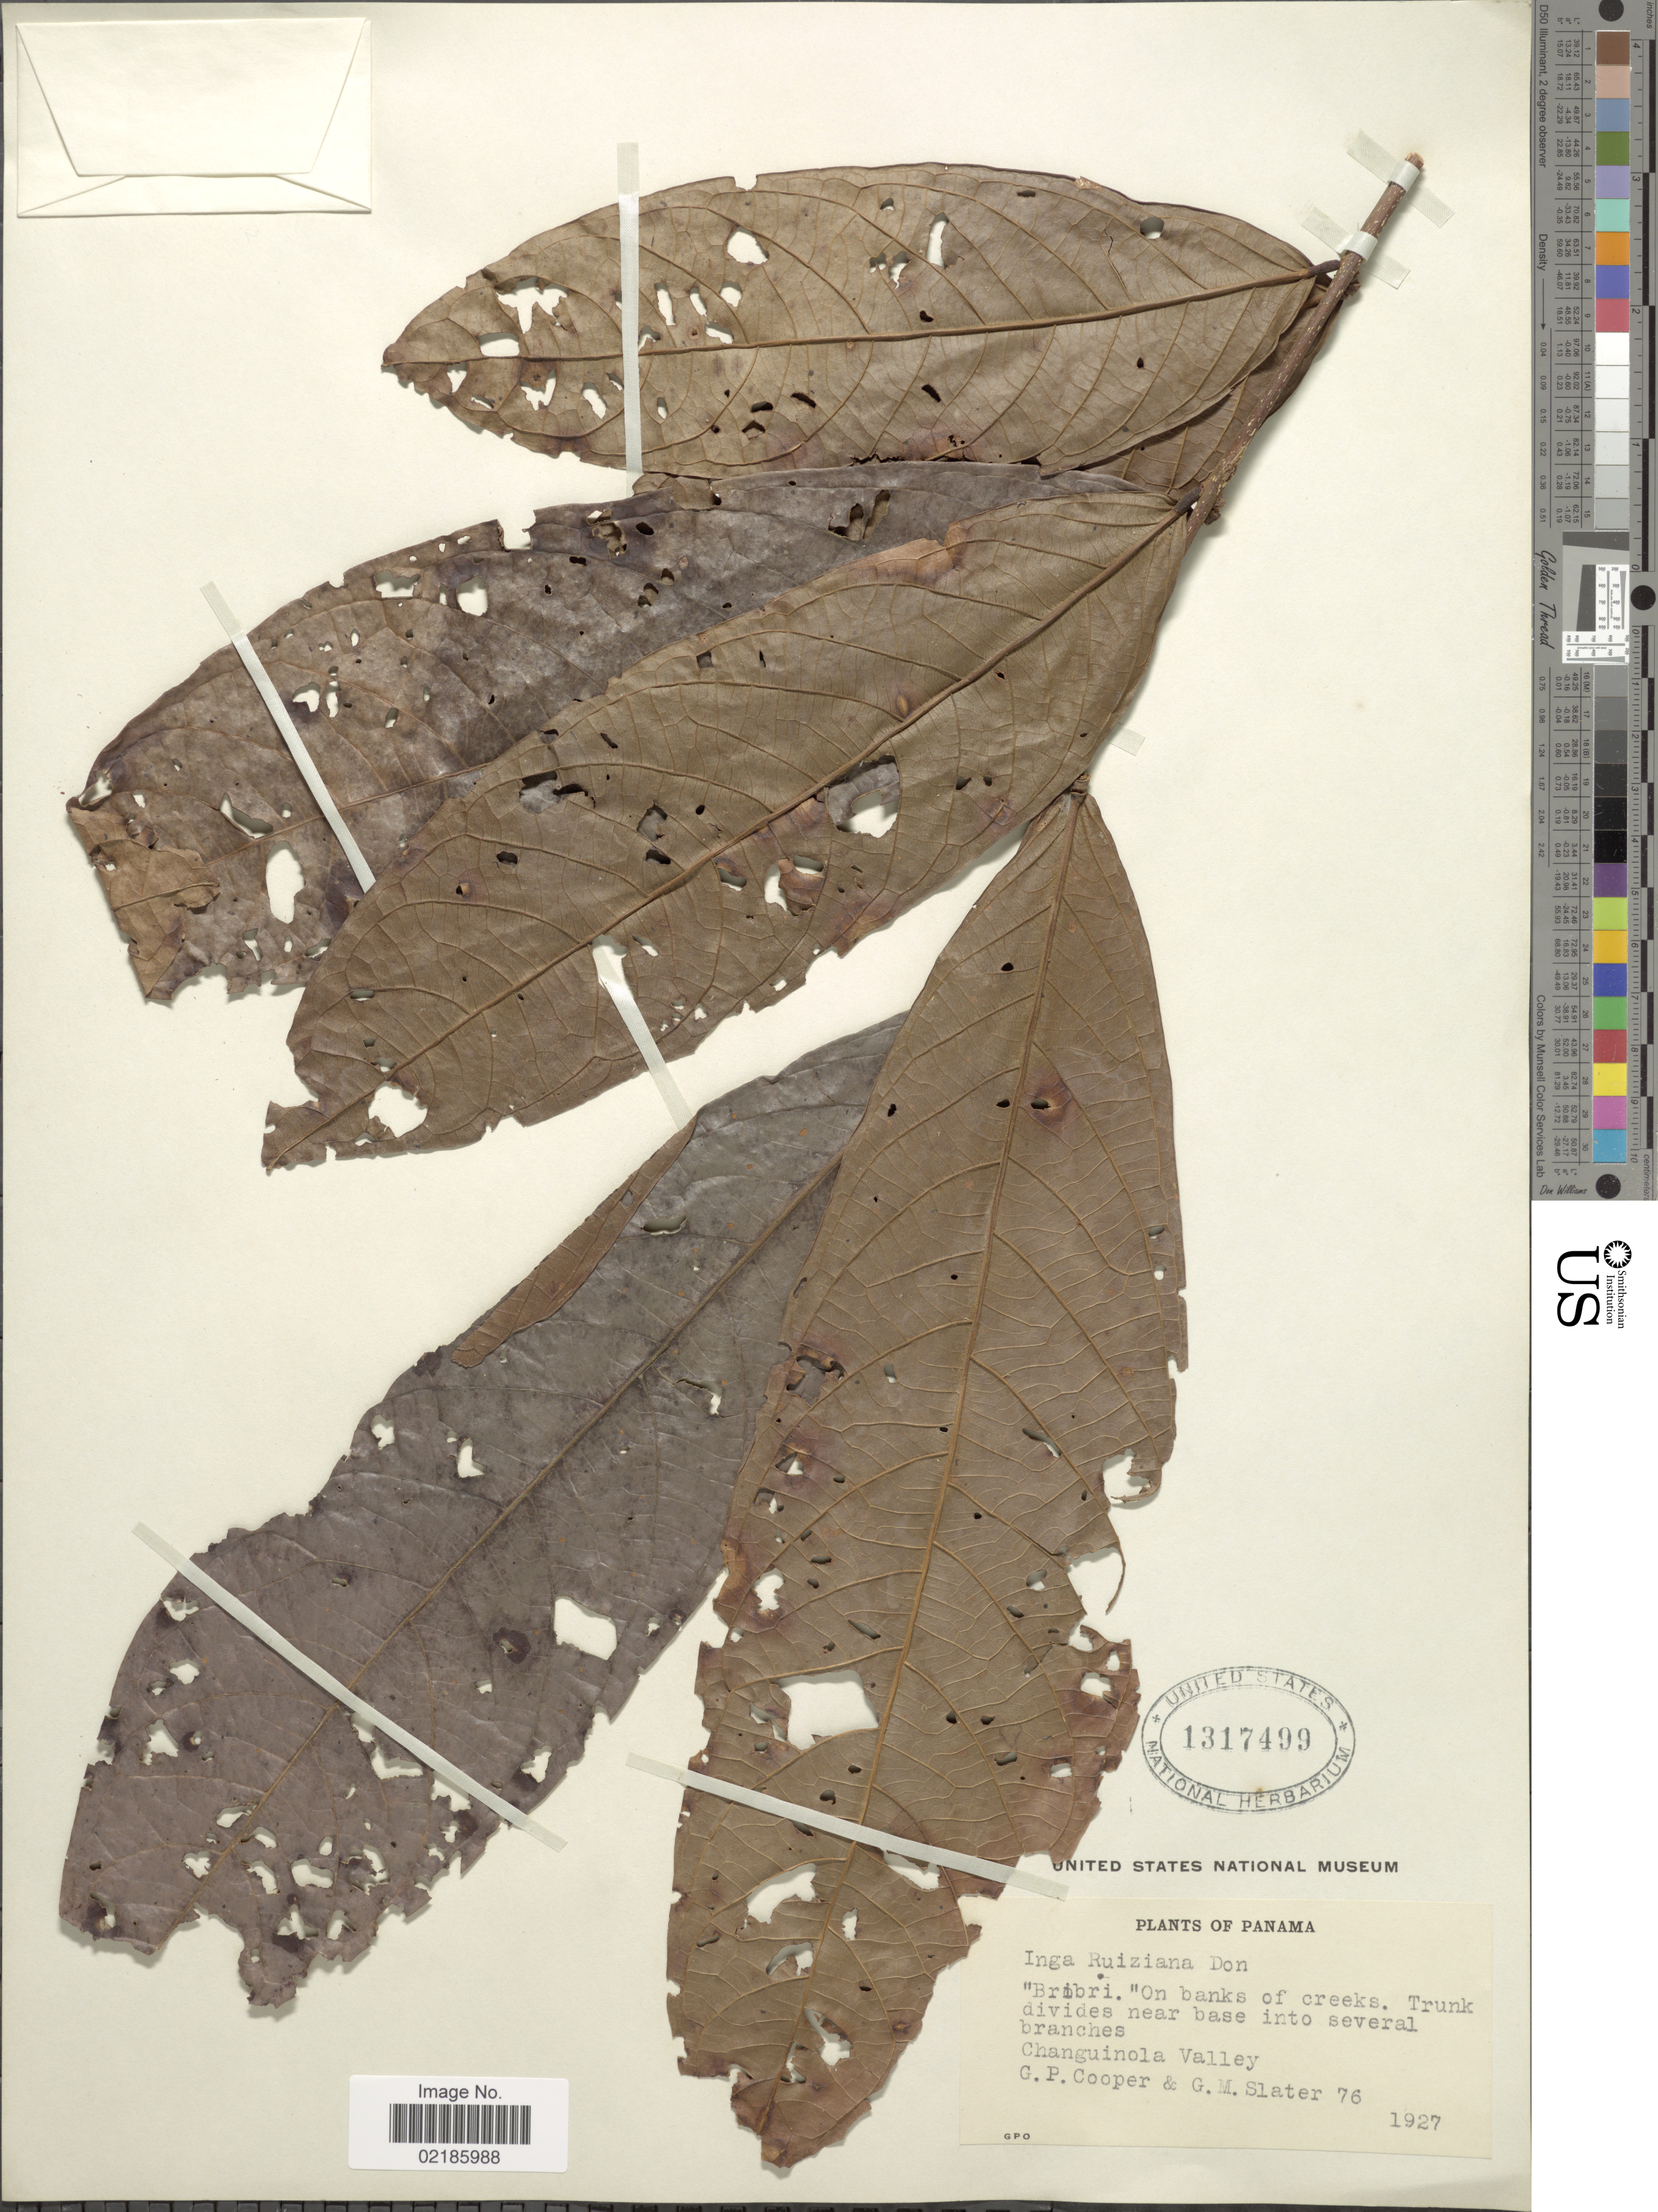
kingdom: Plantae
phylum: Tracheophyta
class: Magnoliopsida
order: Fabales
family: Fabaceae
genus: Inga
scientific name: Inga ruiziana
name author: G. Don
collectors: G. Cooper & G. Slater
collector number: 76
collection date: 1927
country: Panama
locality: Changuinola Valley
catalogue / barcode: US 1317499